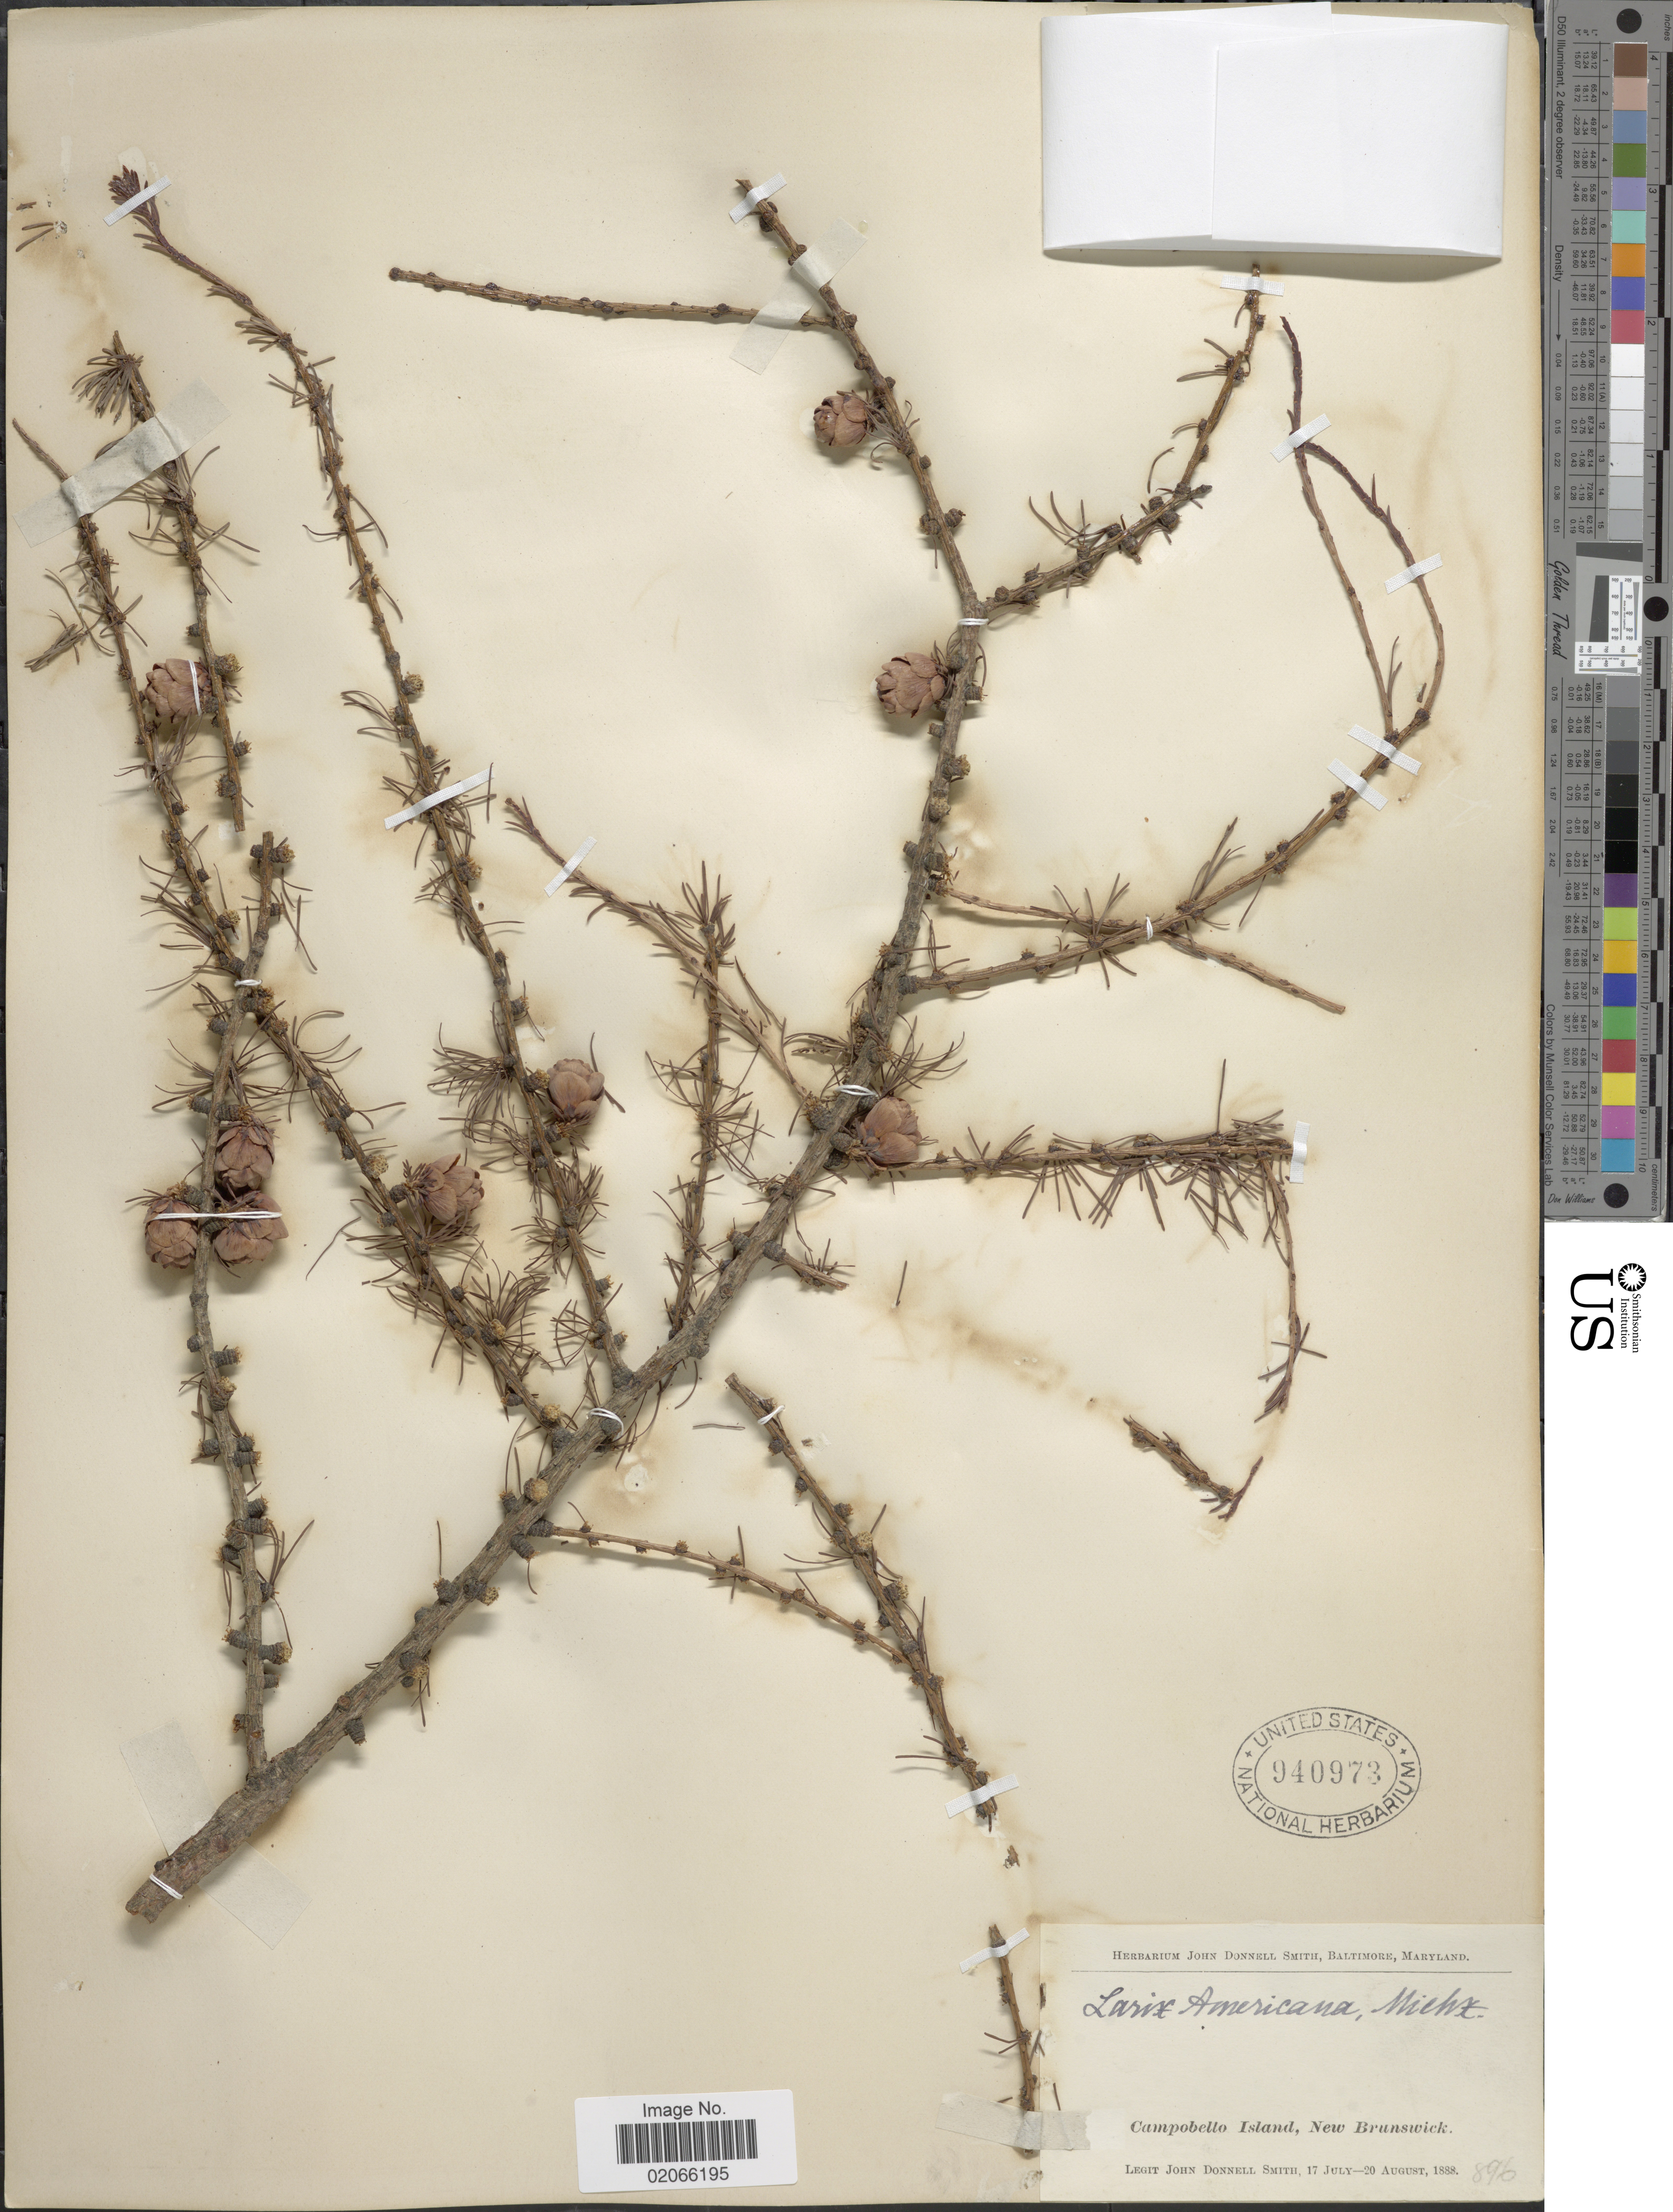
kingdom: Plantae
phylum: Tracheophyta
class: Pinopsida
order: Pinales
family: Pinaceae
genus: Larix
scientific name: Larix sp.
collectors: J. Donnell Smith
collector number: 896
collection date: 1888-07-17/1888-08-20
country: Canada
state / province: New Brunswick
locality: Campobello Island, New Brunswick.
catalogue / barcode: US 940973